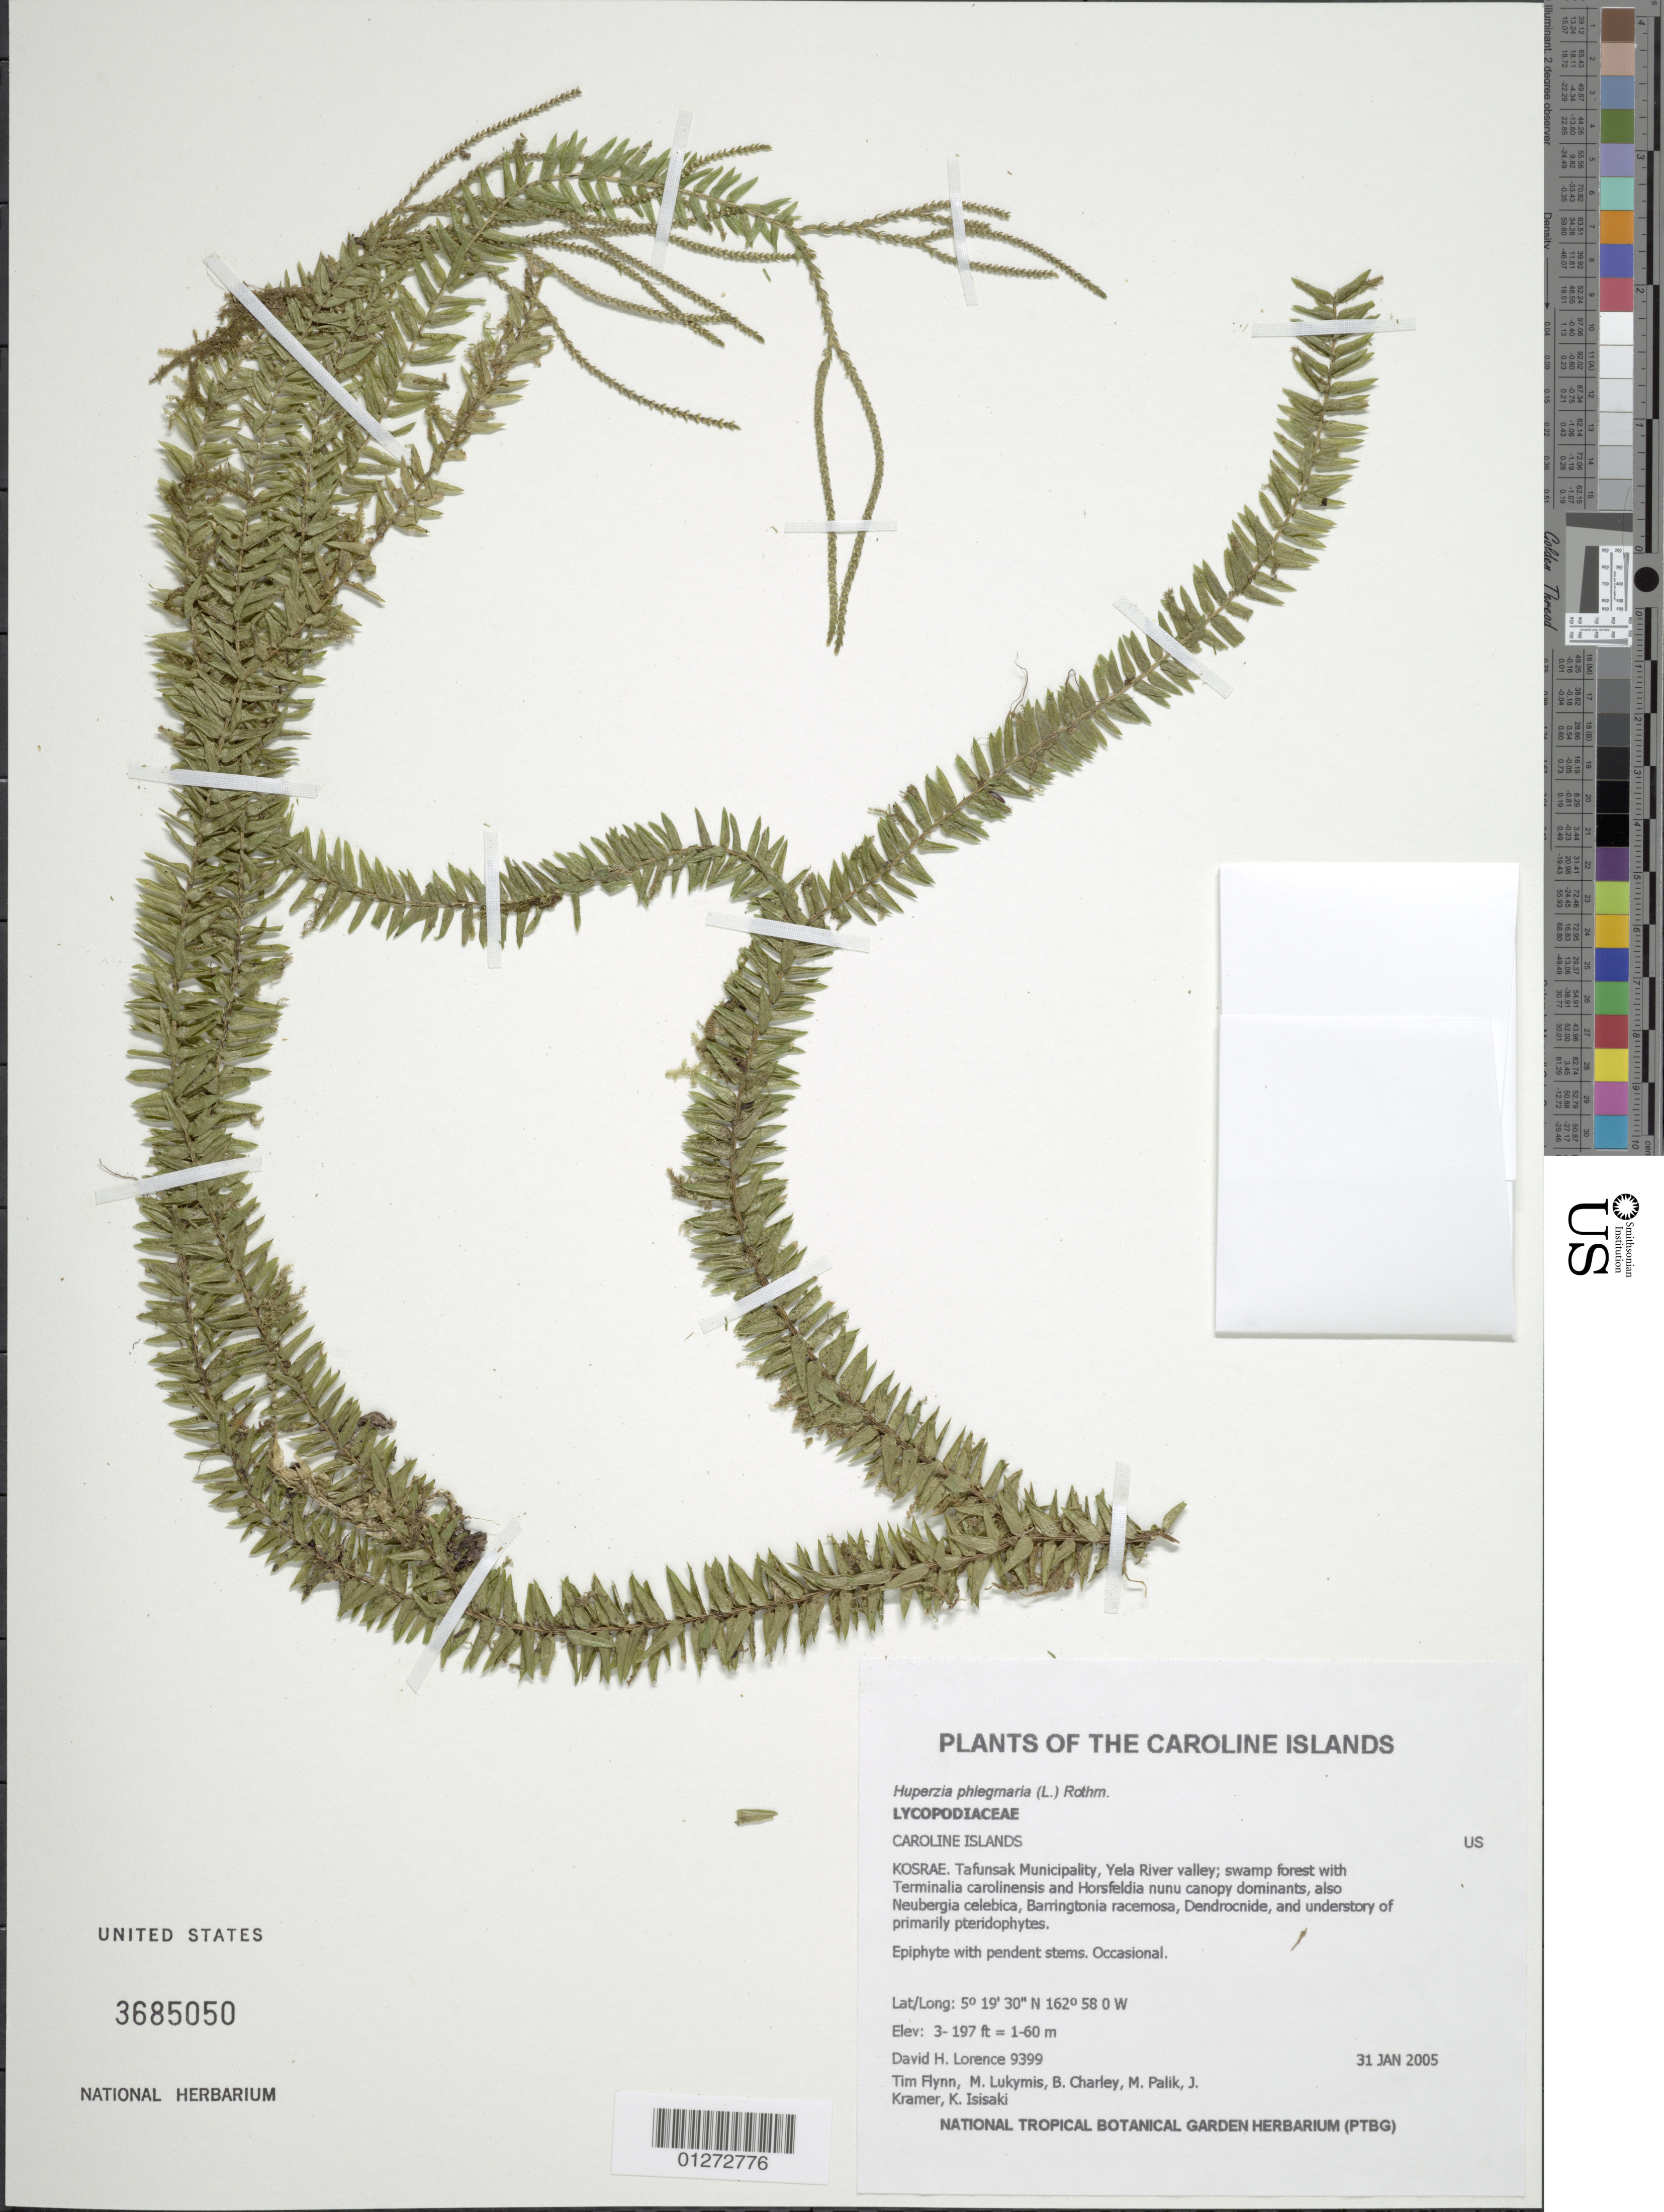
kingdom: Plantae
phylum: Tracheophyta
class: Lycopodiopsida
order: Lycopodiales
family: Lycopodiaceae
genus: Phlegmariurus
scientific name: Phlegmariurus mirabilis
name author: (Willd.) A. R. Field & Testo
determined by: Field, A. R.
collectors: D. Lorence, T. Flynn, M. Luckymis, B. Charley & M. Palik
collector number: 9399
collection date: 2005-01-31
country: Micronesia, Federated States of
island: Kosrae [Kusaie]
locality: Tafunsak Municipality.Yela River valley.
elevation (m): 1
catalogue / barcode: US 3685050